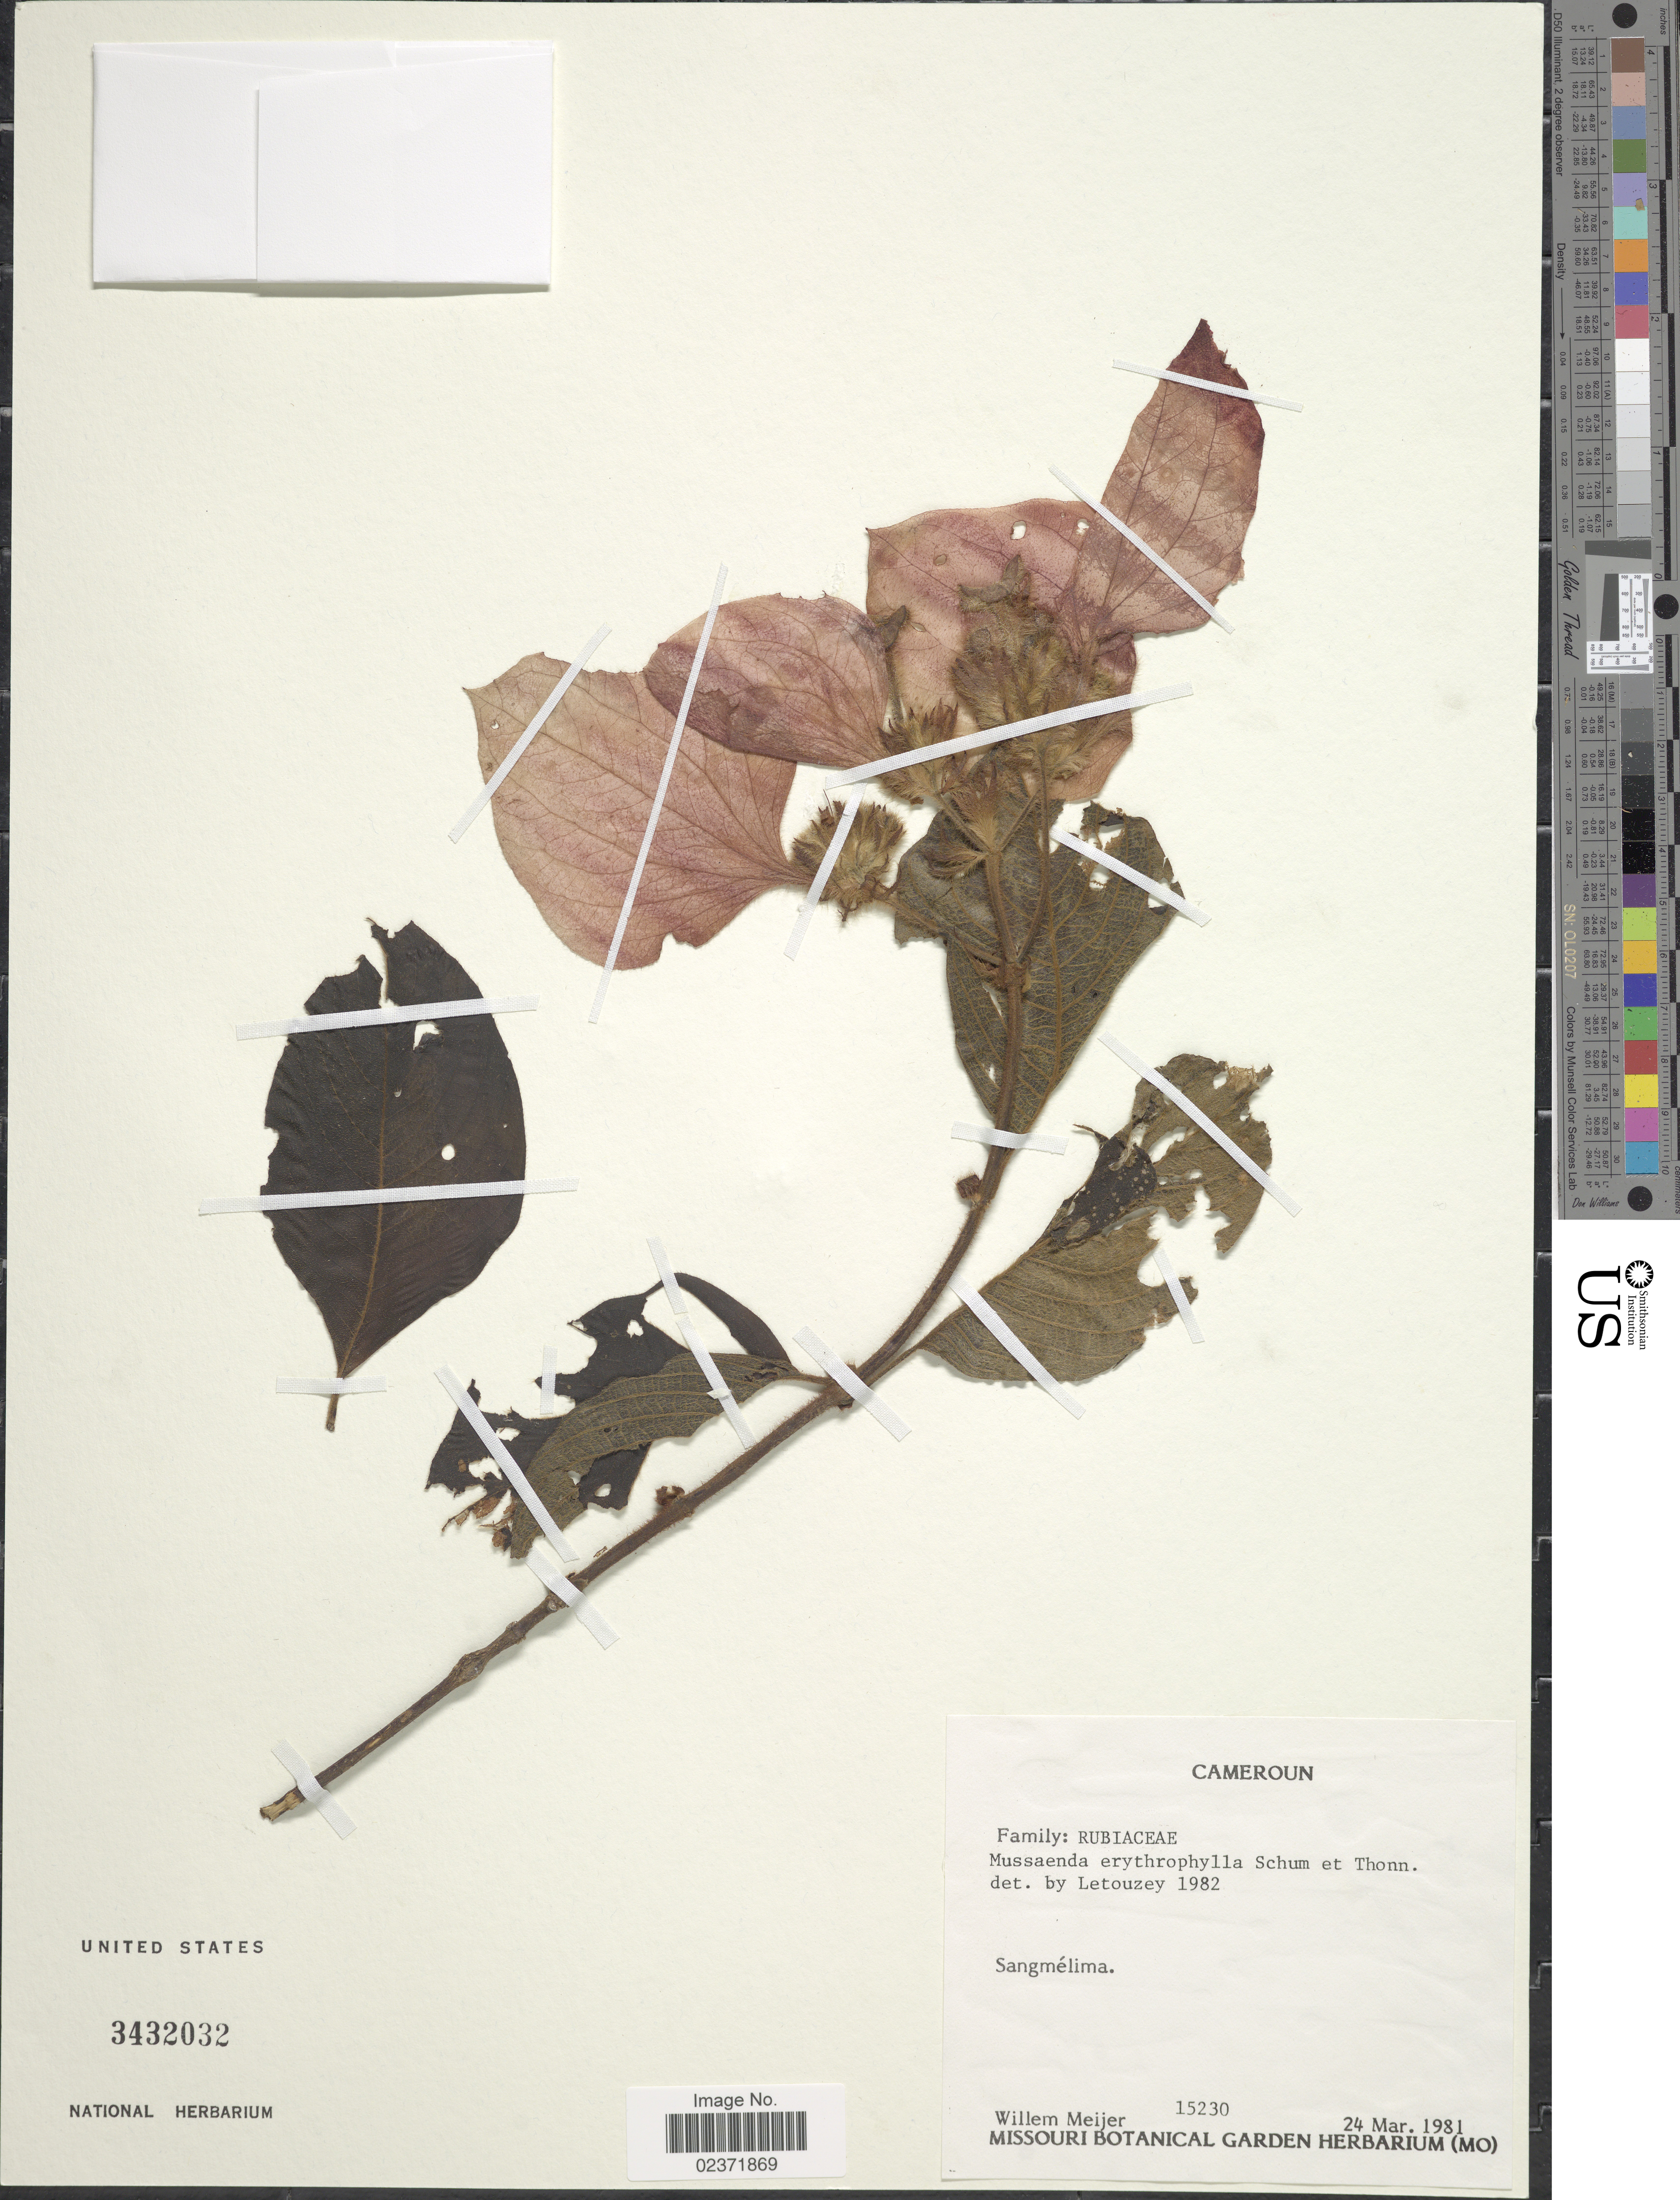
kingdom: Plantae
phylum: Tracheophyta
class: Magnoliopsida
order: Gentianales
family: Rubiaceae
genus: Mussaenda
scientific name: Mussaenda erythrophylla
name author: Schumach. & Thonn.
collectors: W. Meijer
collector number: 15230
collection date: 1981-03-24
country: Cameroon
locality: Cameroun, Sangmelima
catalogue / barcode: US 3432032